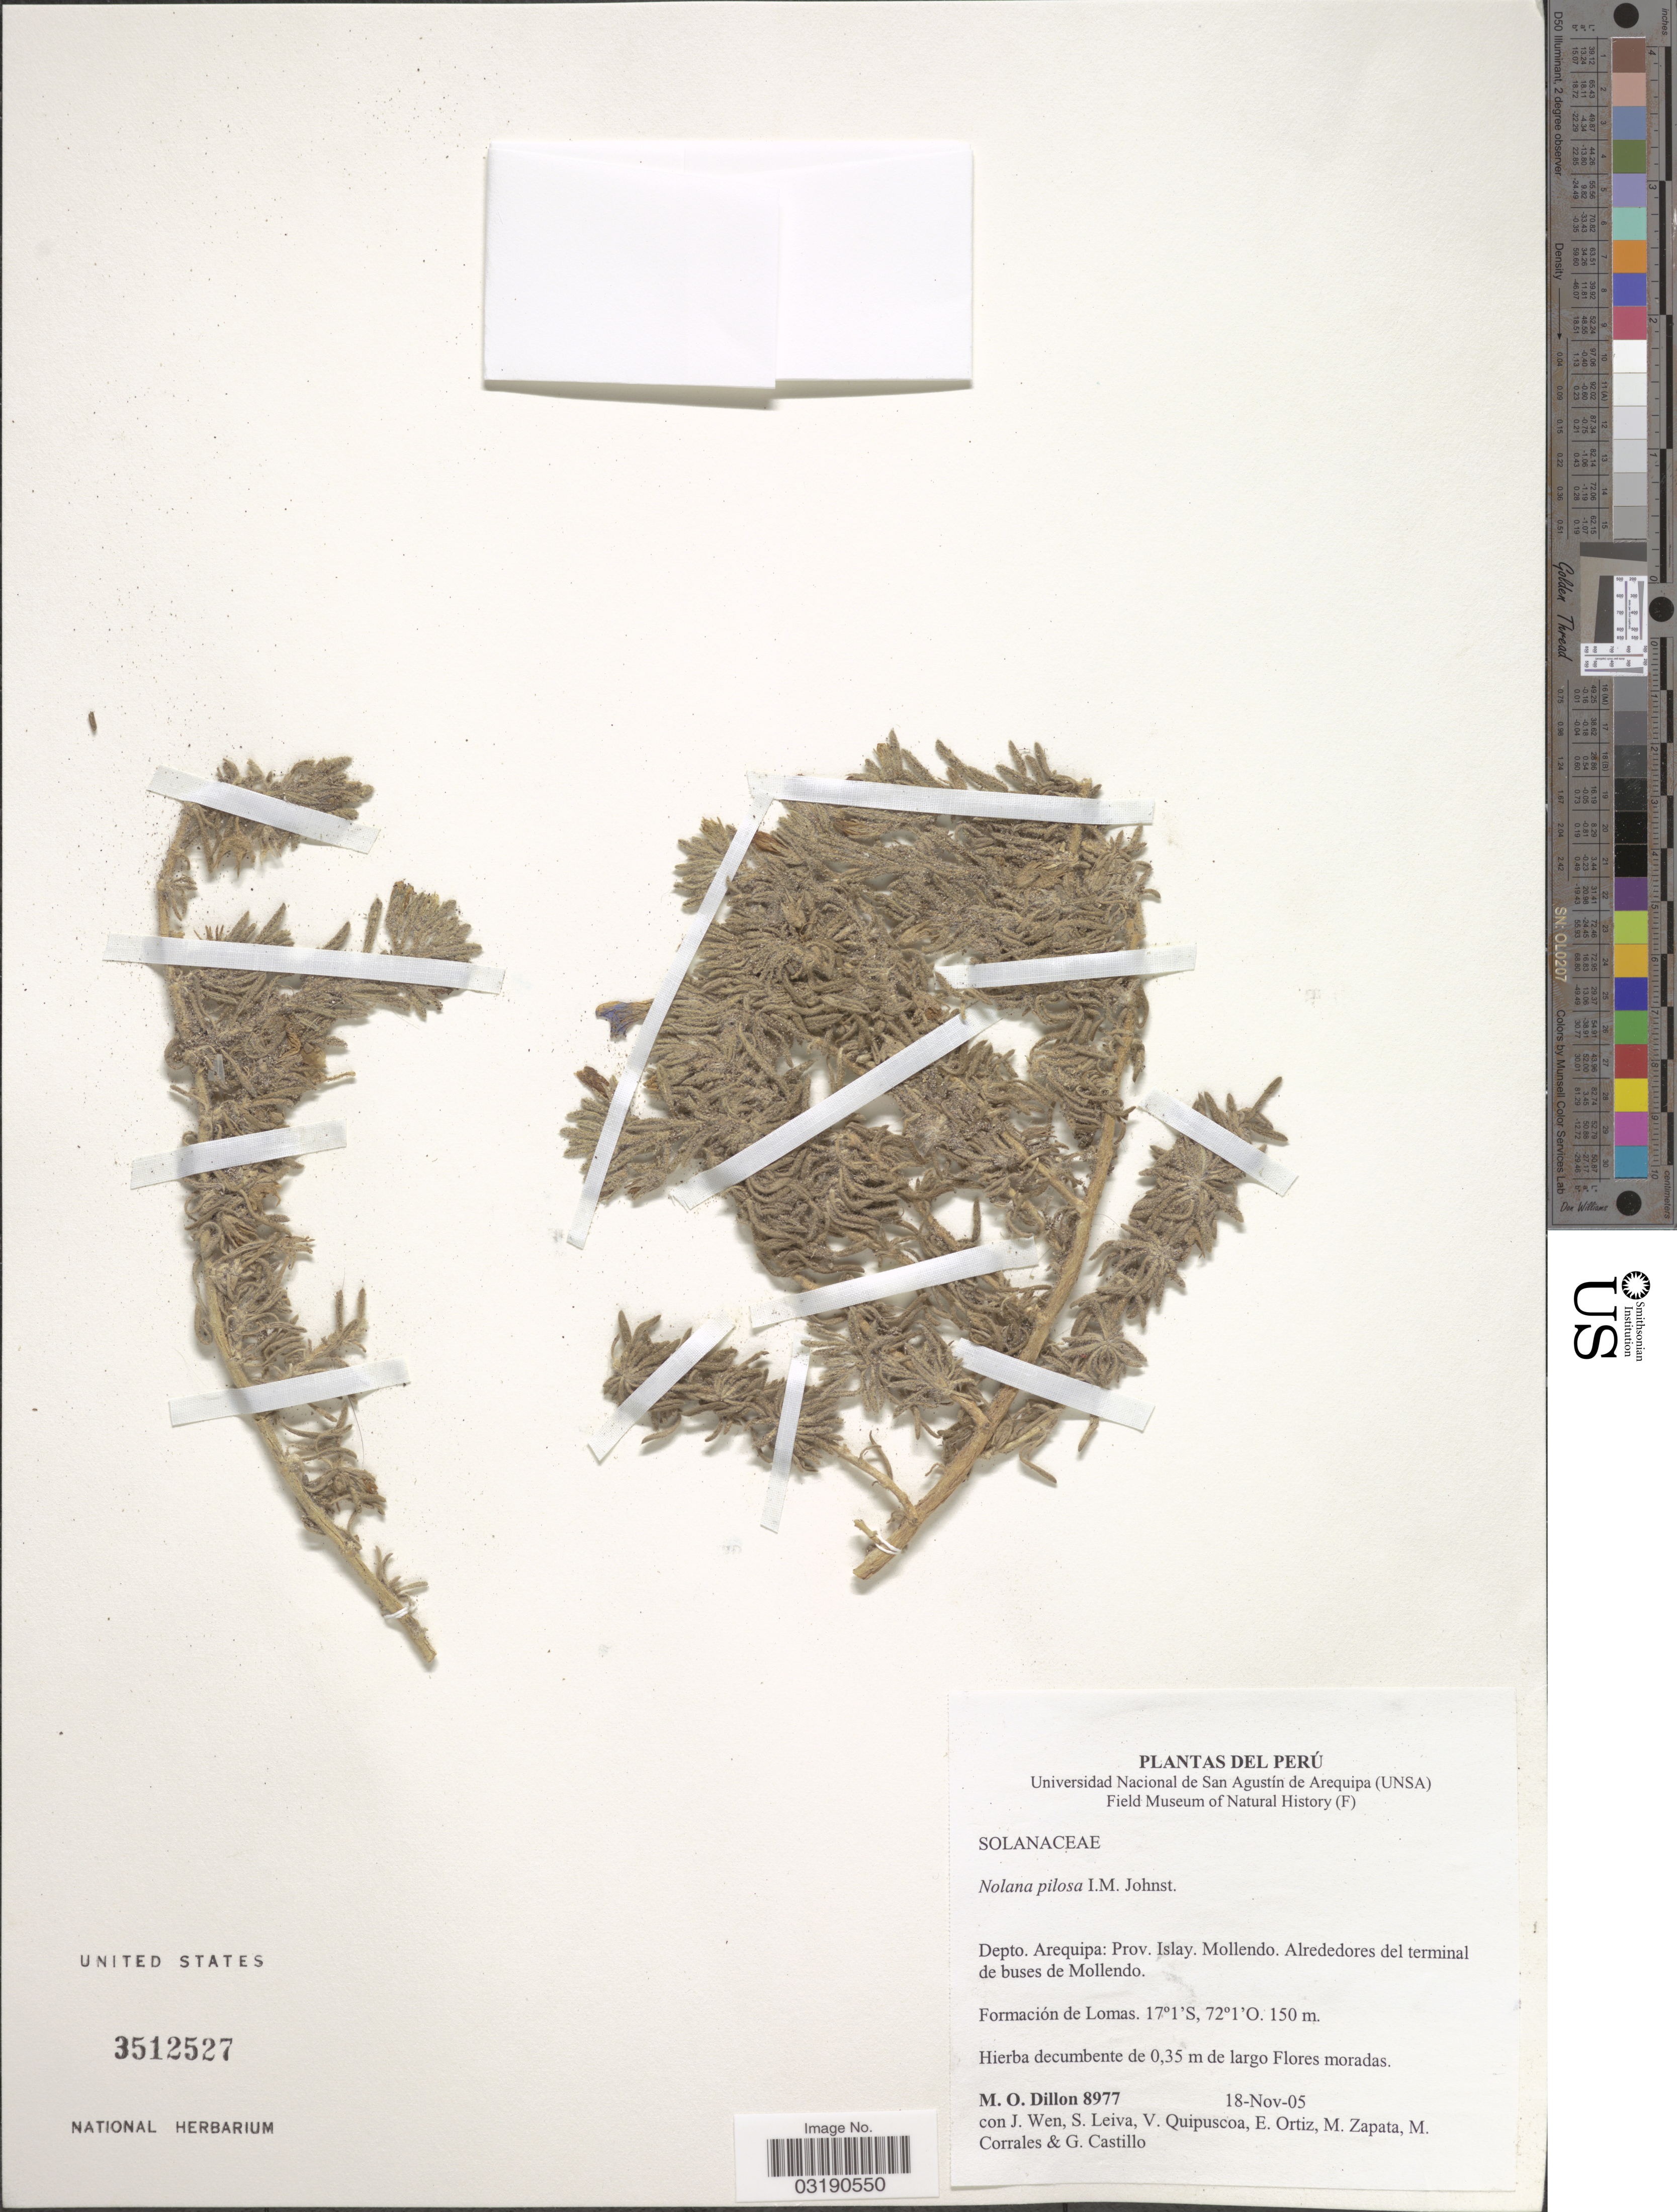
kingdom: Plantae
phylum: Tracheophyta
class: Magnoliopsida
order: Solanales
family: Solanaceae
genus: Nolana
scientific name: Nolana pilosa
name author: I.M. Johnst.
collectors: M. O. Dillon, J. Wen, S. Leiva, V. Quipuscoa & et al.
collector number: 8977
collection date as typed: Transcribed d/m/y: 18/11/5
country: Peru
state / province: Arequipa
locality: Depto. Arequipa: Prov. Islay. Mollendo. Alrededores del terminal de buses de Mollendo.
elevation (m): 150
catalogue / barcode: US 3512527